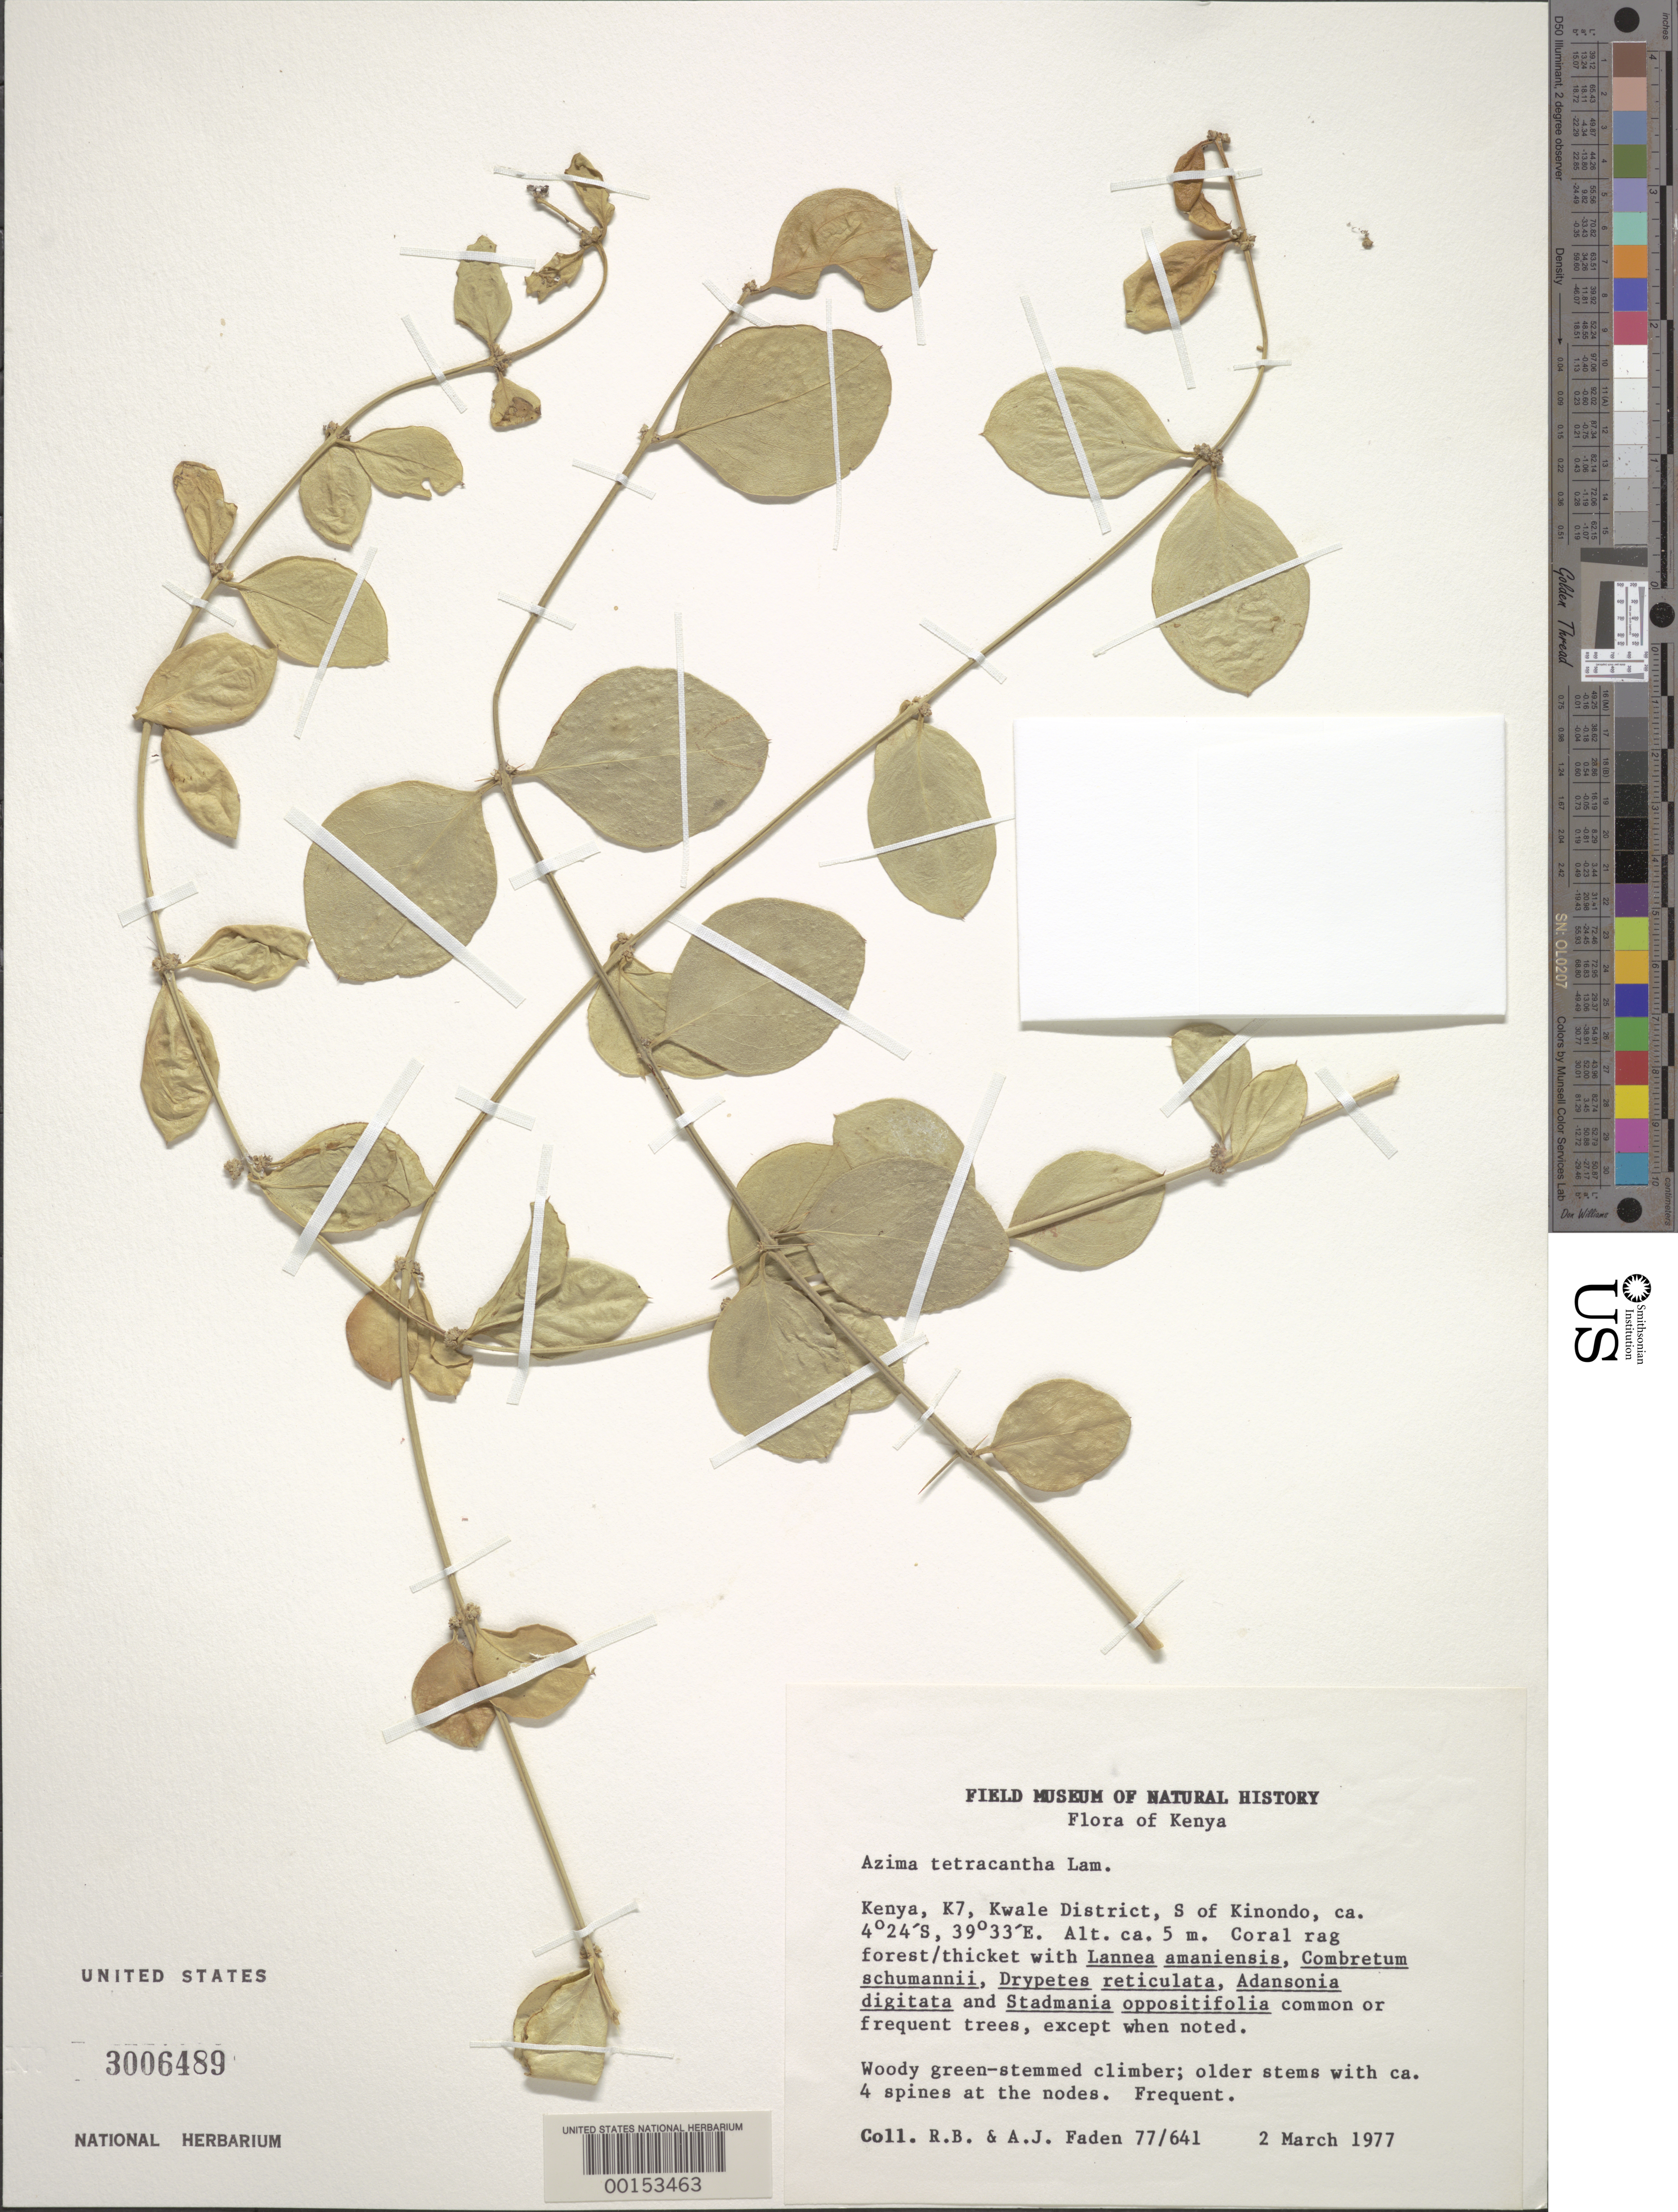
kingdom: Plantae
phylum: Tracheophyta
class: Magnoliopsida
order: Brassicales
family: Salvadoraceae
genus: Azima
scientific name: Azima tetracantha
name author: Lam.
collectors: R. B. Faden & A. J. Faden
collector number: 77/641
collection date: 1977-03-02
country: Kenya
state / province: Kwale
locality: Kenya, K7, Kwale District, S of Kinondo.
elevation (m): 5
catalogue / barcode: US 3006489